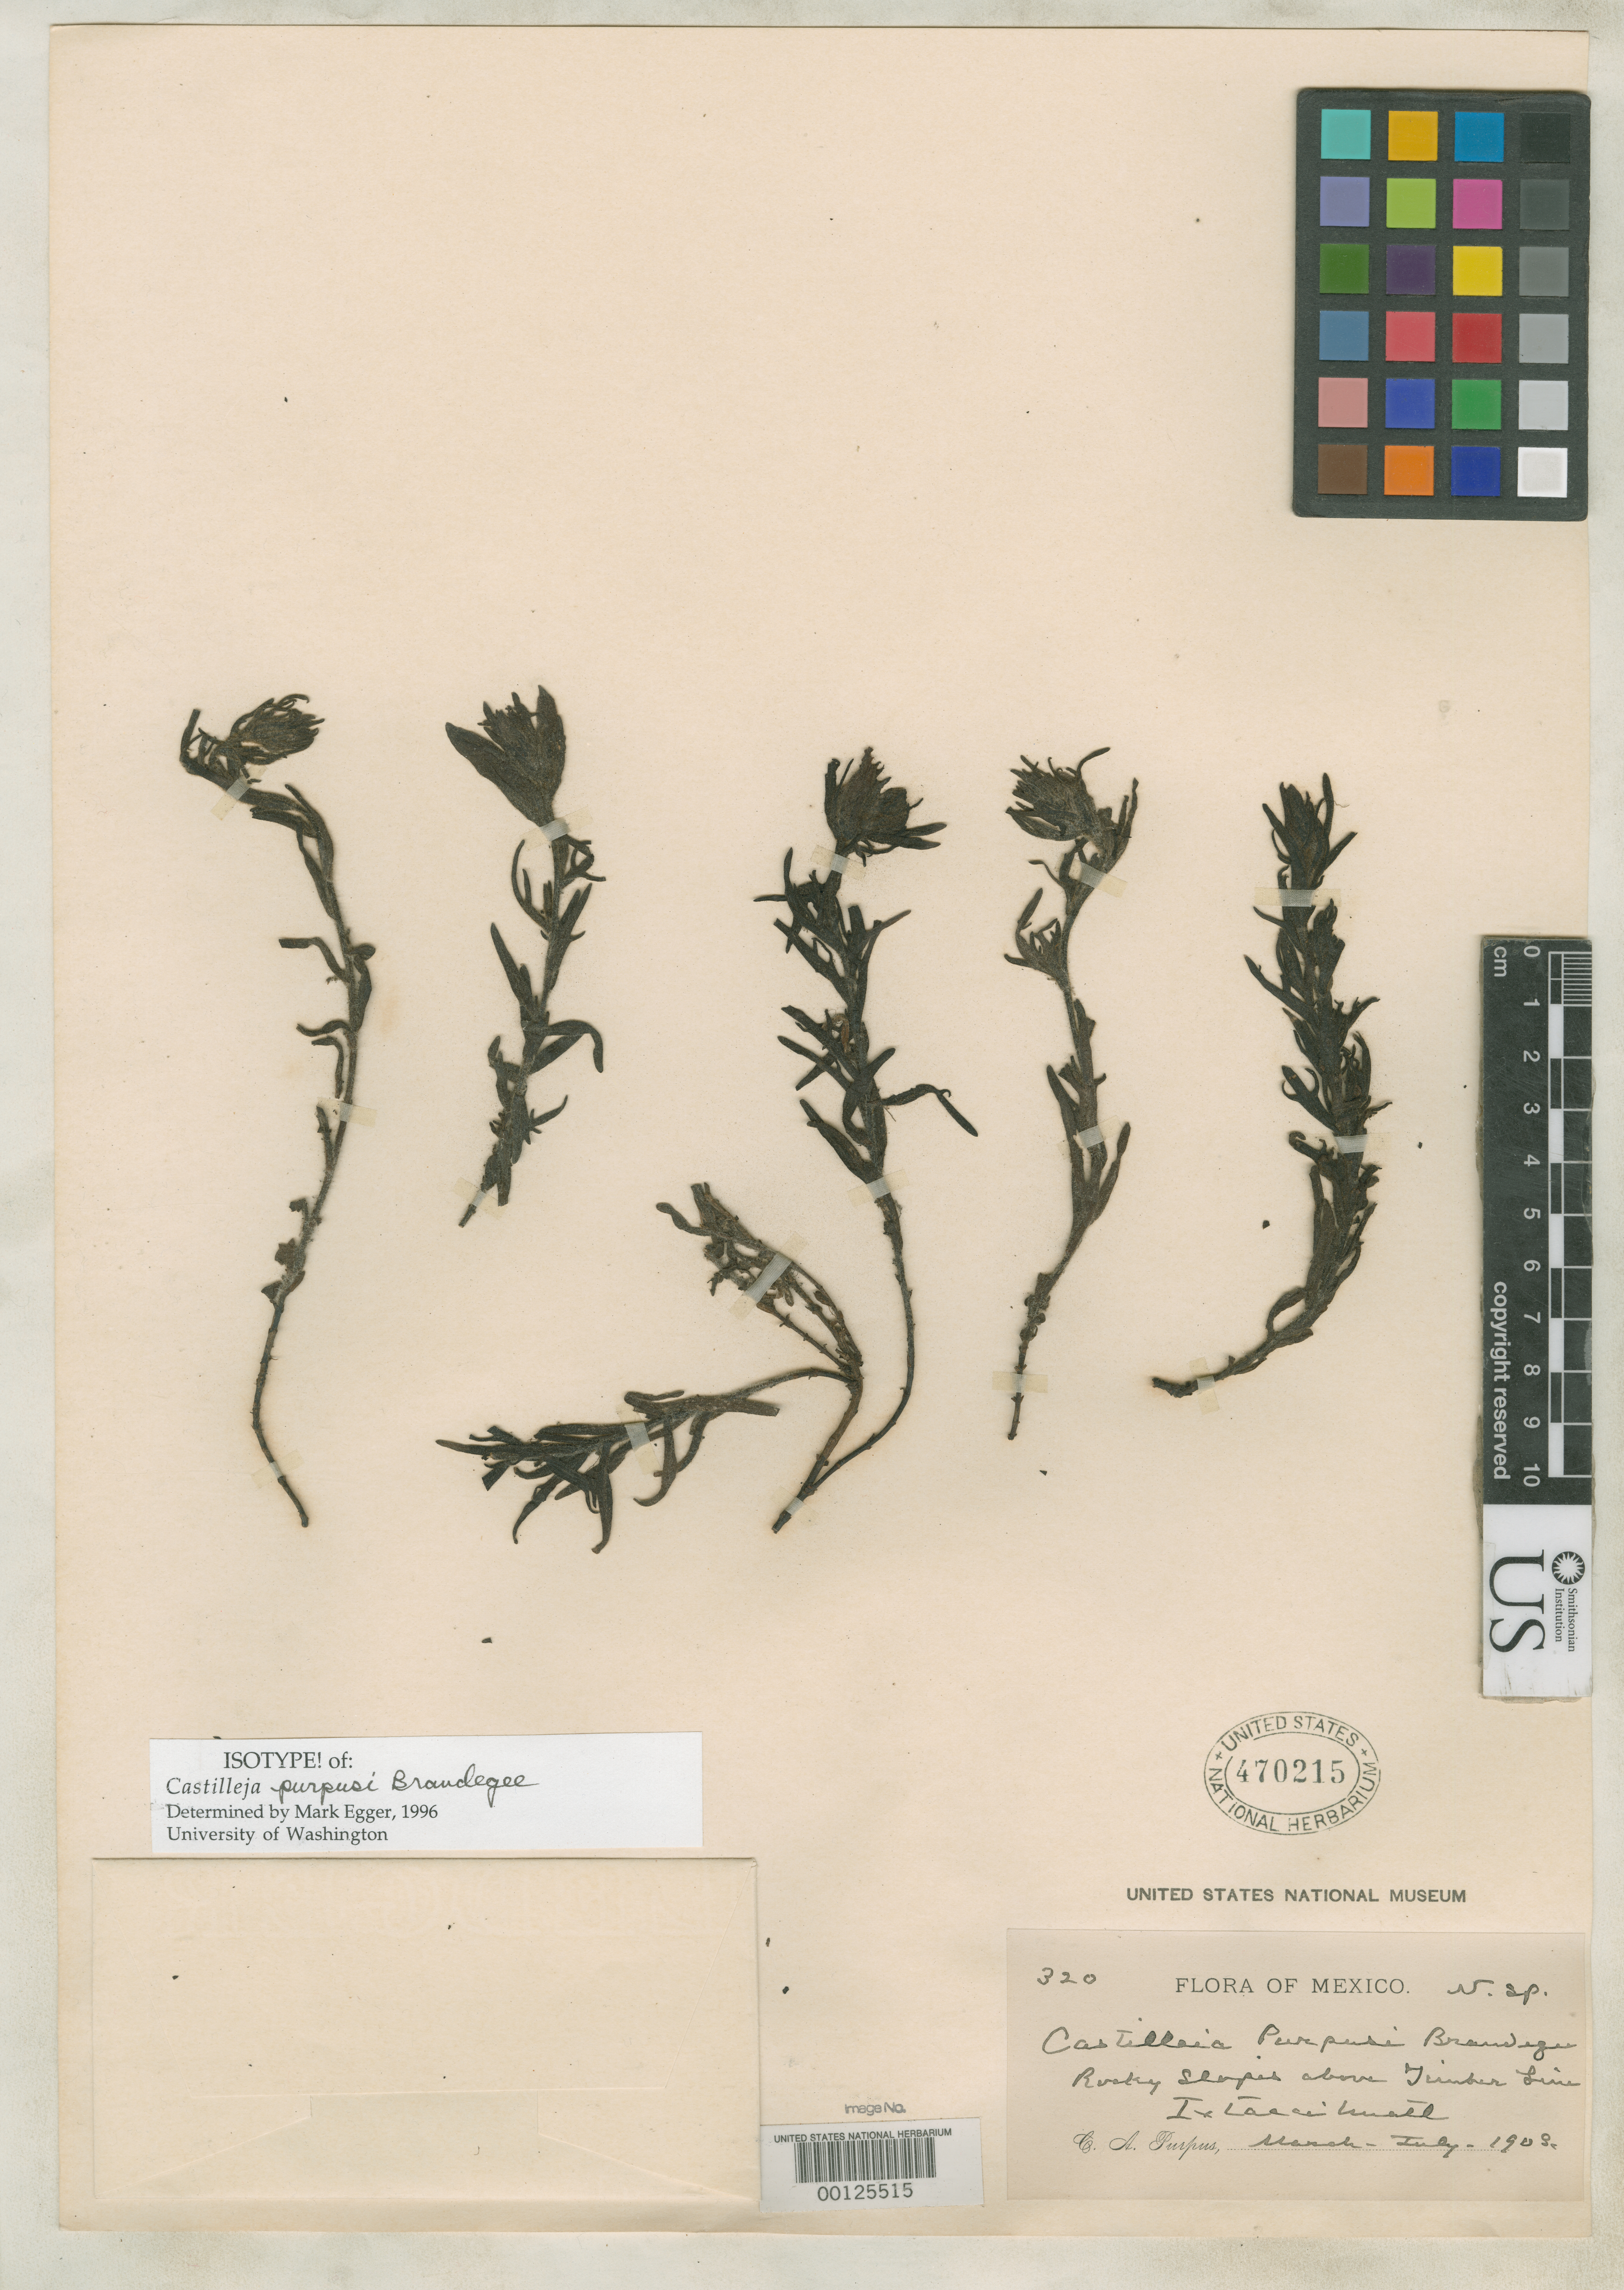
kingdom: Plantae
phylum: Tracheophyta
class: Magnoliopsida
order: Lamiales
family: Orobanchaceae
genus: Castilleja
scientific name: Castilleja purpusi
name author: Brandegee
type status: Isotype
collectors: C. A. Purpus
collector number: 320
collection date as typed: Mar 1903 to -- Jul 1903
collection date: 1903-03/1903-07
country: Mexico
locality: Ixtaccihuatl, rocky slopes above timberline.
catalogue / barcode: US 470215